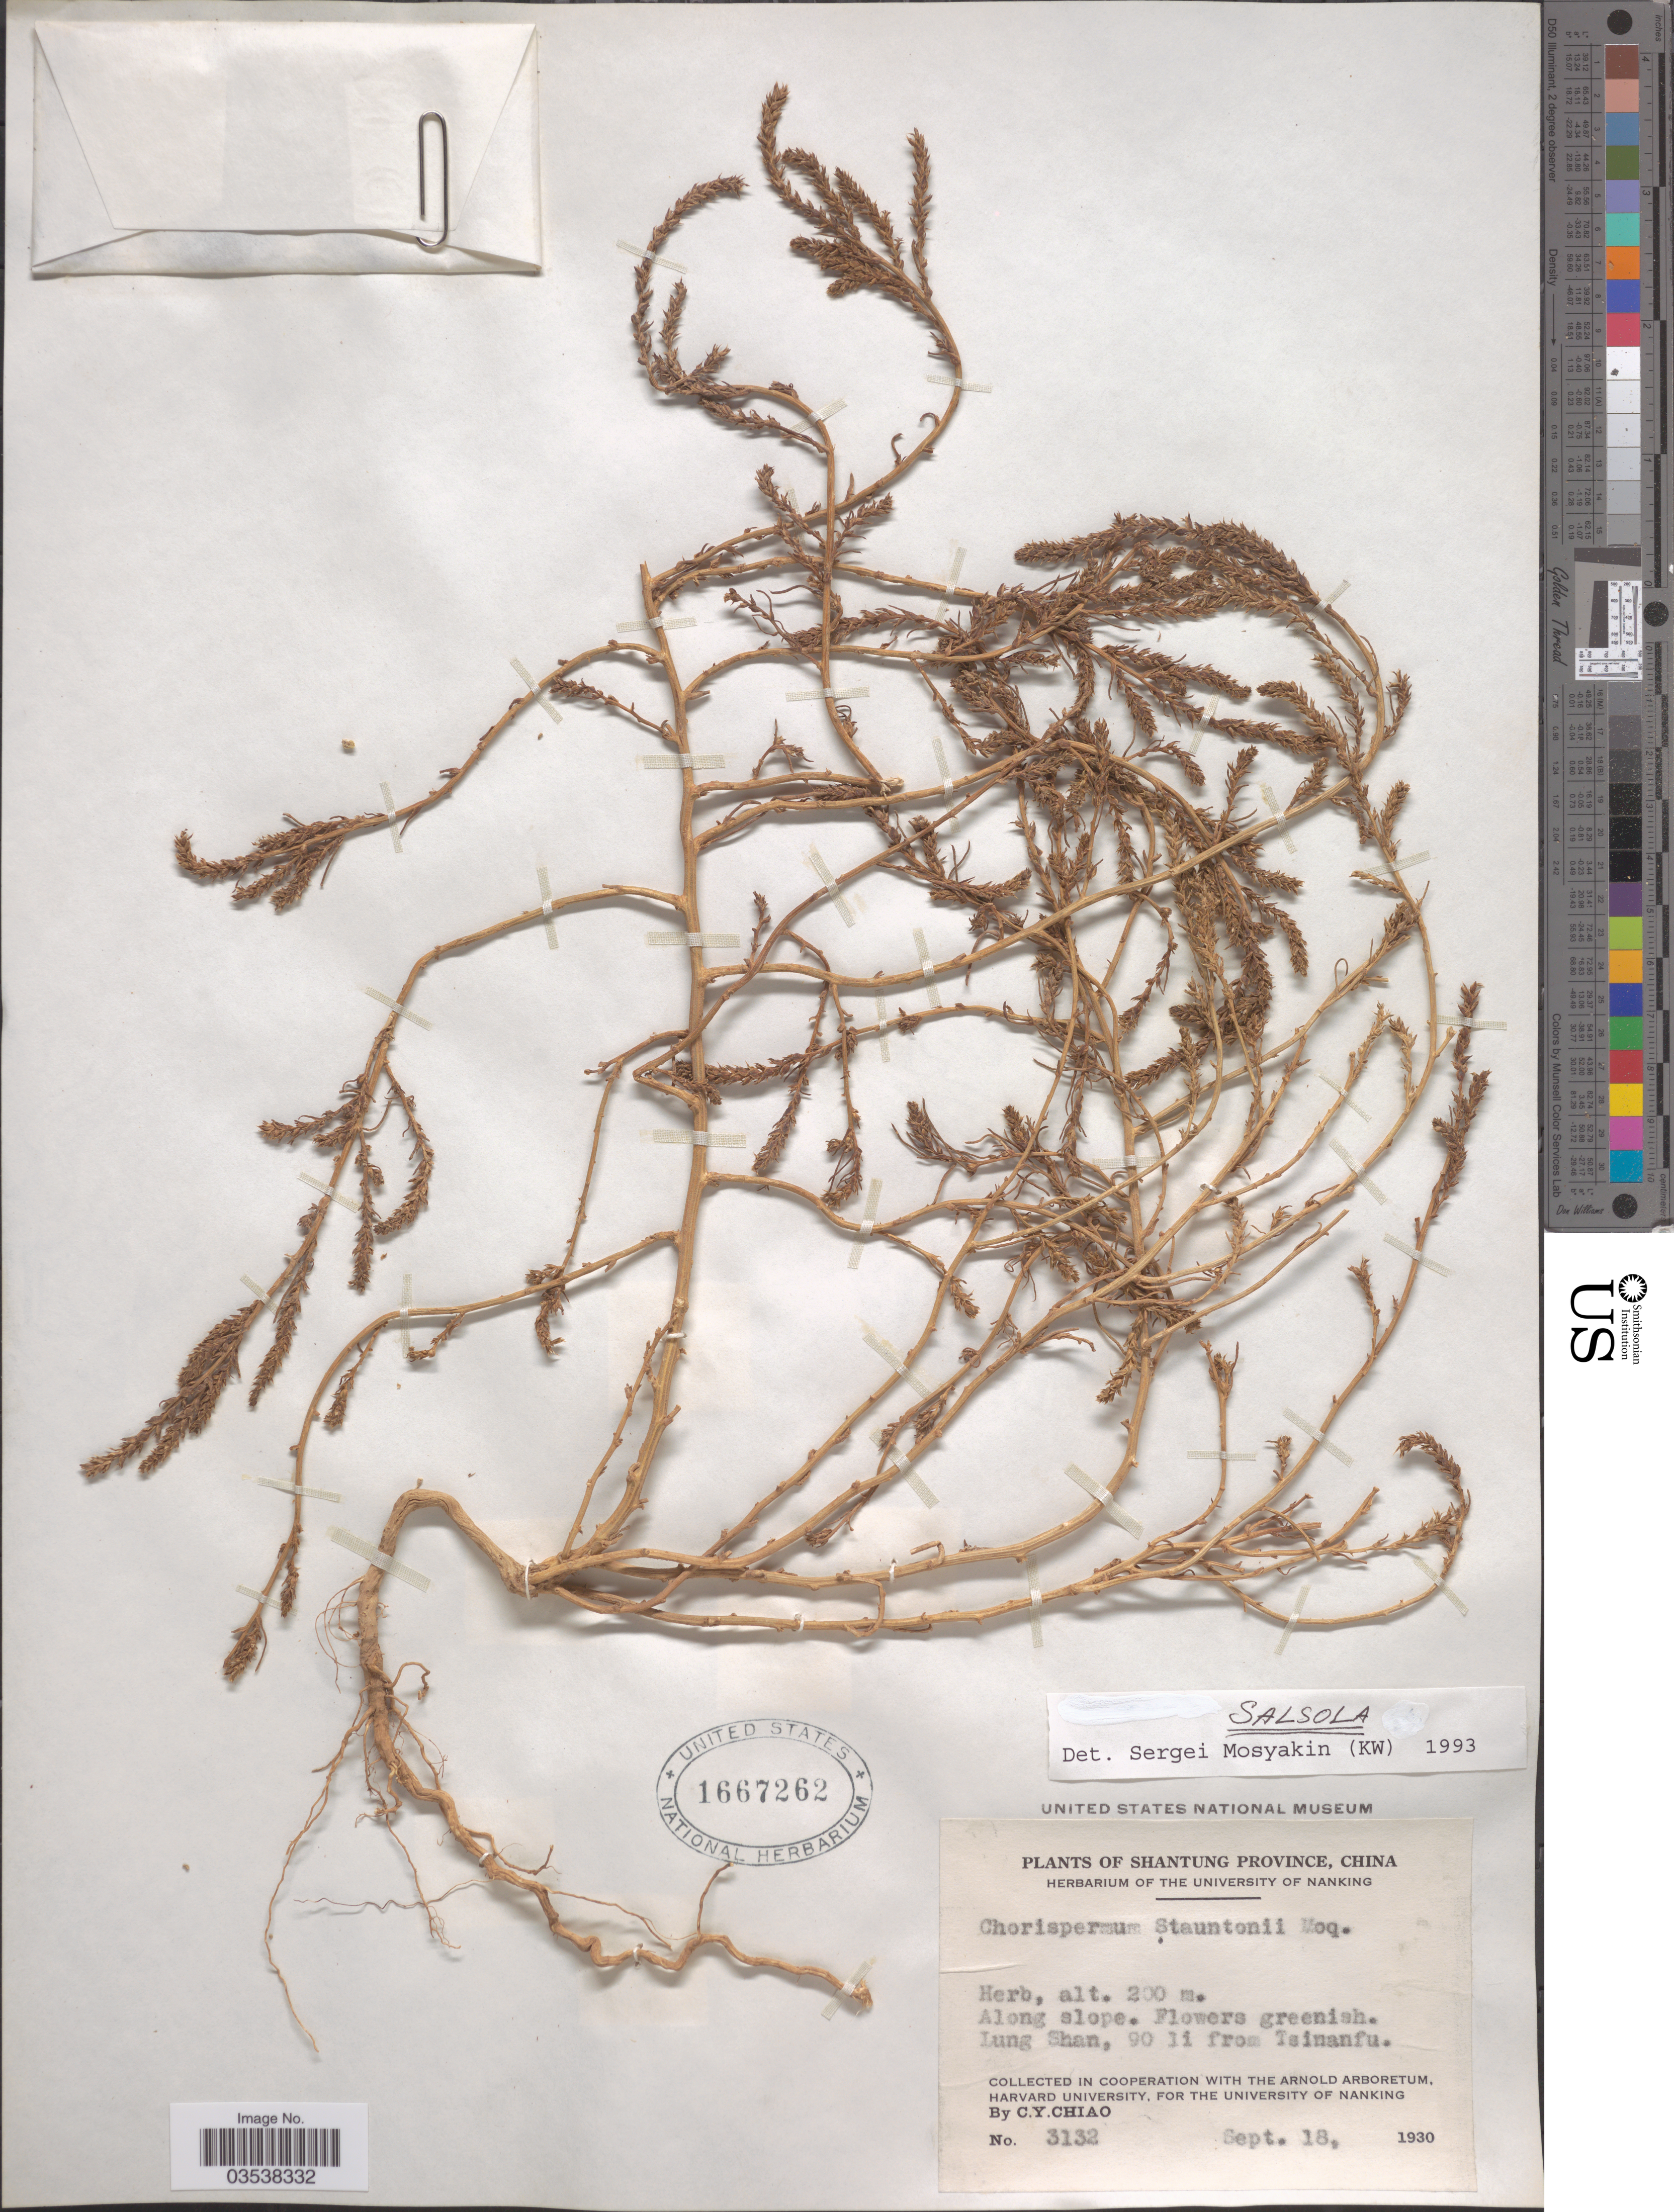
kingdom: Plantae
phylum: Tracheophyta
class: Magnoliopsida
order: Caryophyllales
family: Amaranthaceae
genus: Salsola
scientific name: Salsola sp.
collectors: C. Y. Chiao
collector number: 3132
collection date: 1930-09-18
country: China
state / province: Shandong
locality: Shantung. Along slope. Lung Shan, 90 li from Tsinanfu.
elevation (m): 200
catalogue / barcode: US 1667262